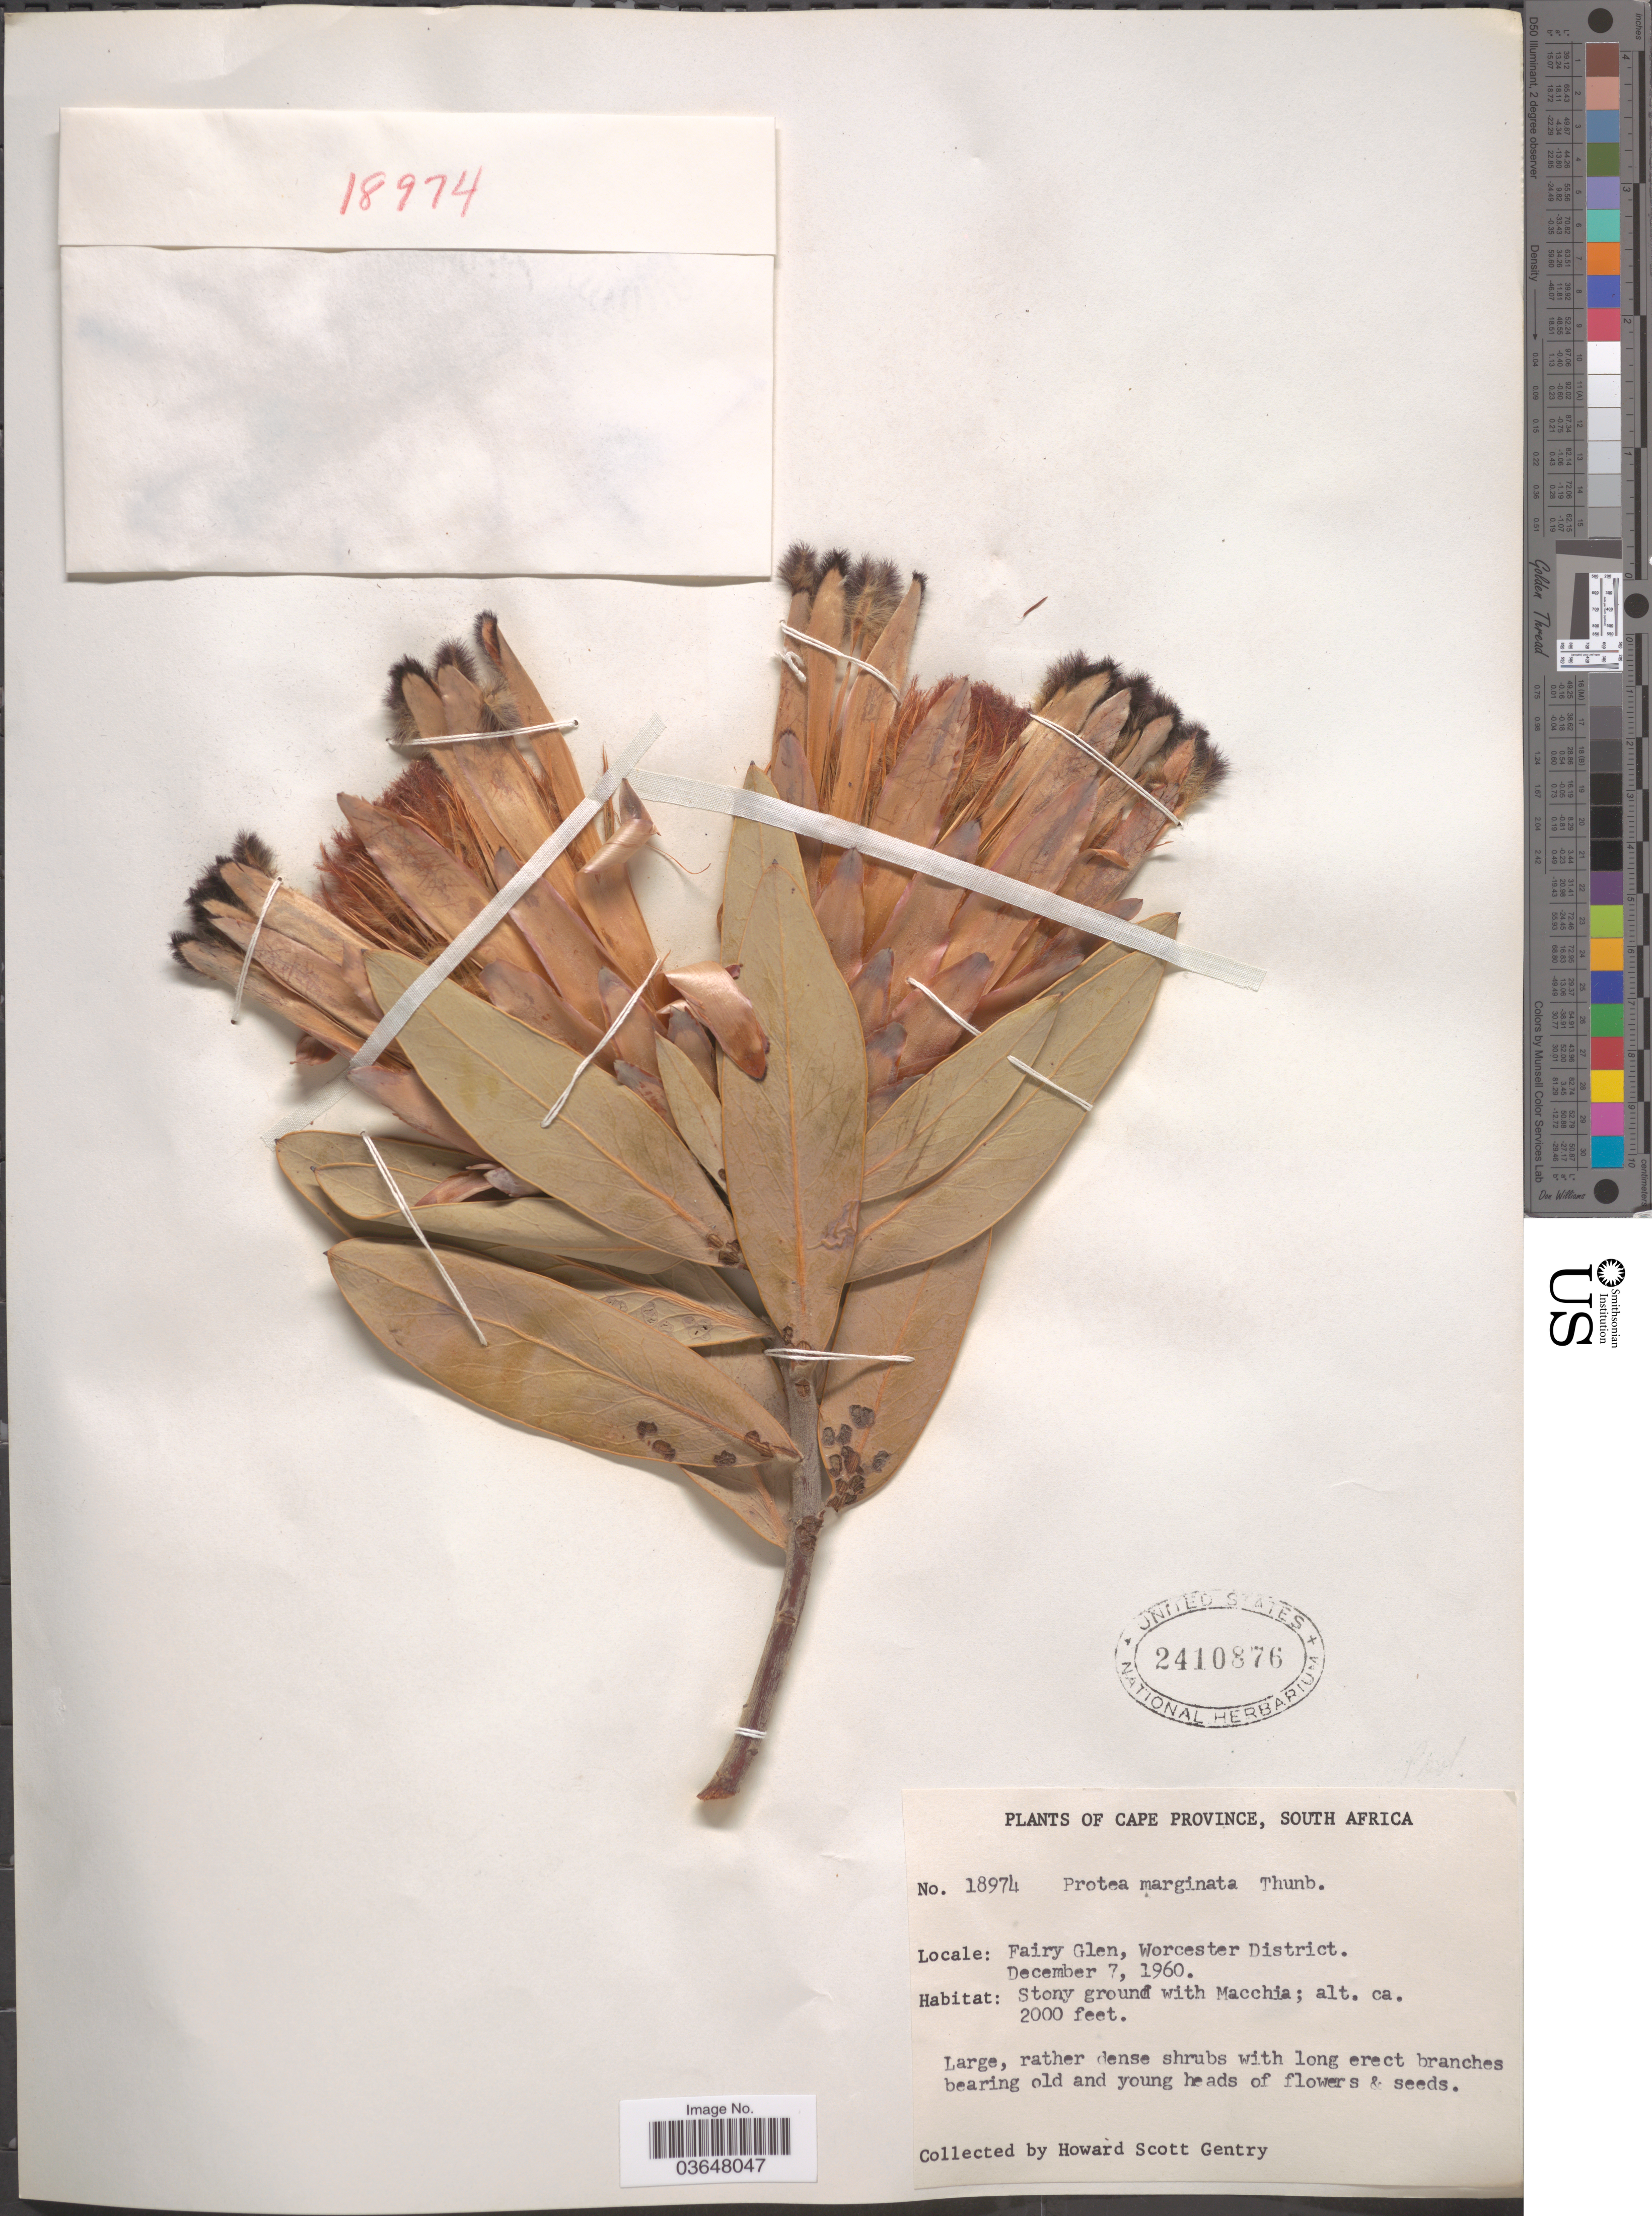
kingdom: Plantae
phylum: Tracheophyta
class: Magnoliopsida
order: Proteales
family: Proteaceae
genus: Protea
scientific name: Protea marginata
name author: Thunb.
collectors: H. S. Gentry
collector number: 18974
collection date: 1960-12-07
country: South Africa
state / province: Western Cape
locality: Fairy Glen, Worcester District.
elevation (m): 610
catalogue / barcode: US 2410876